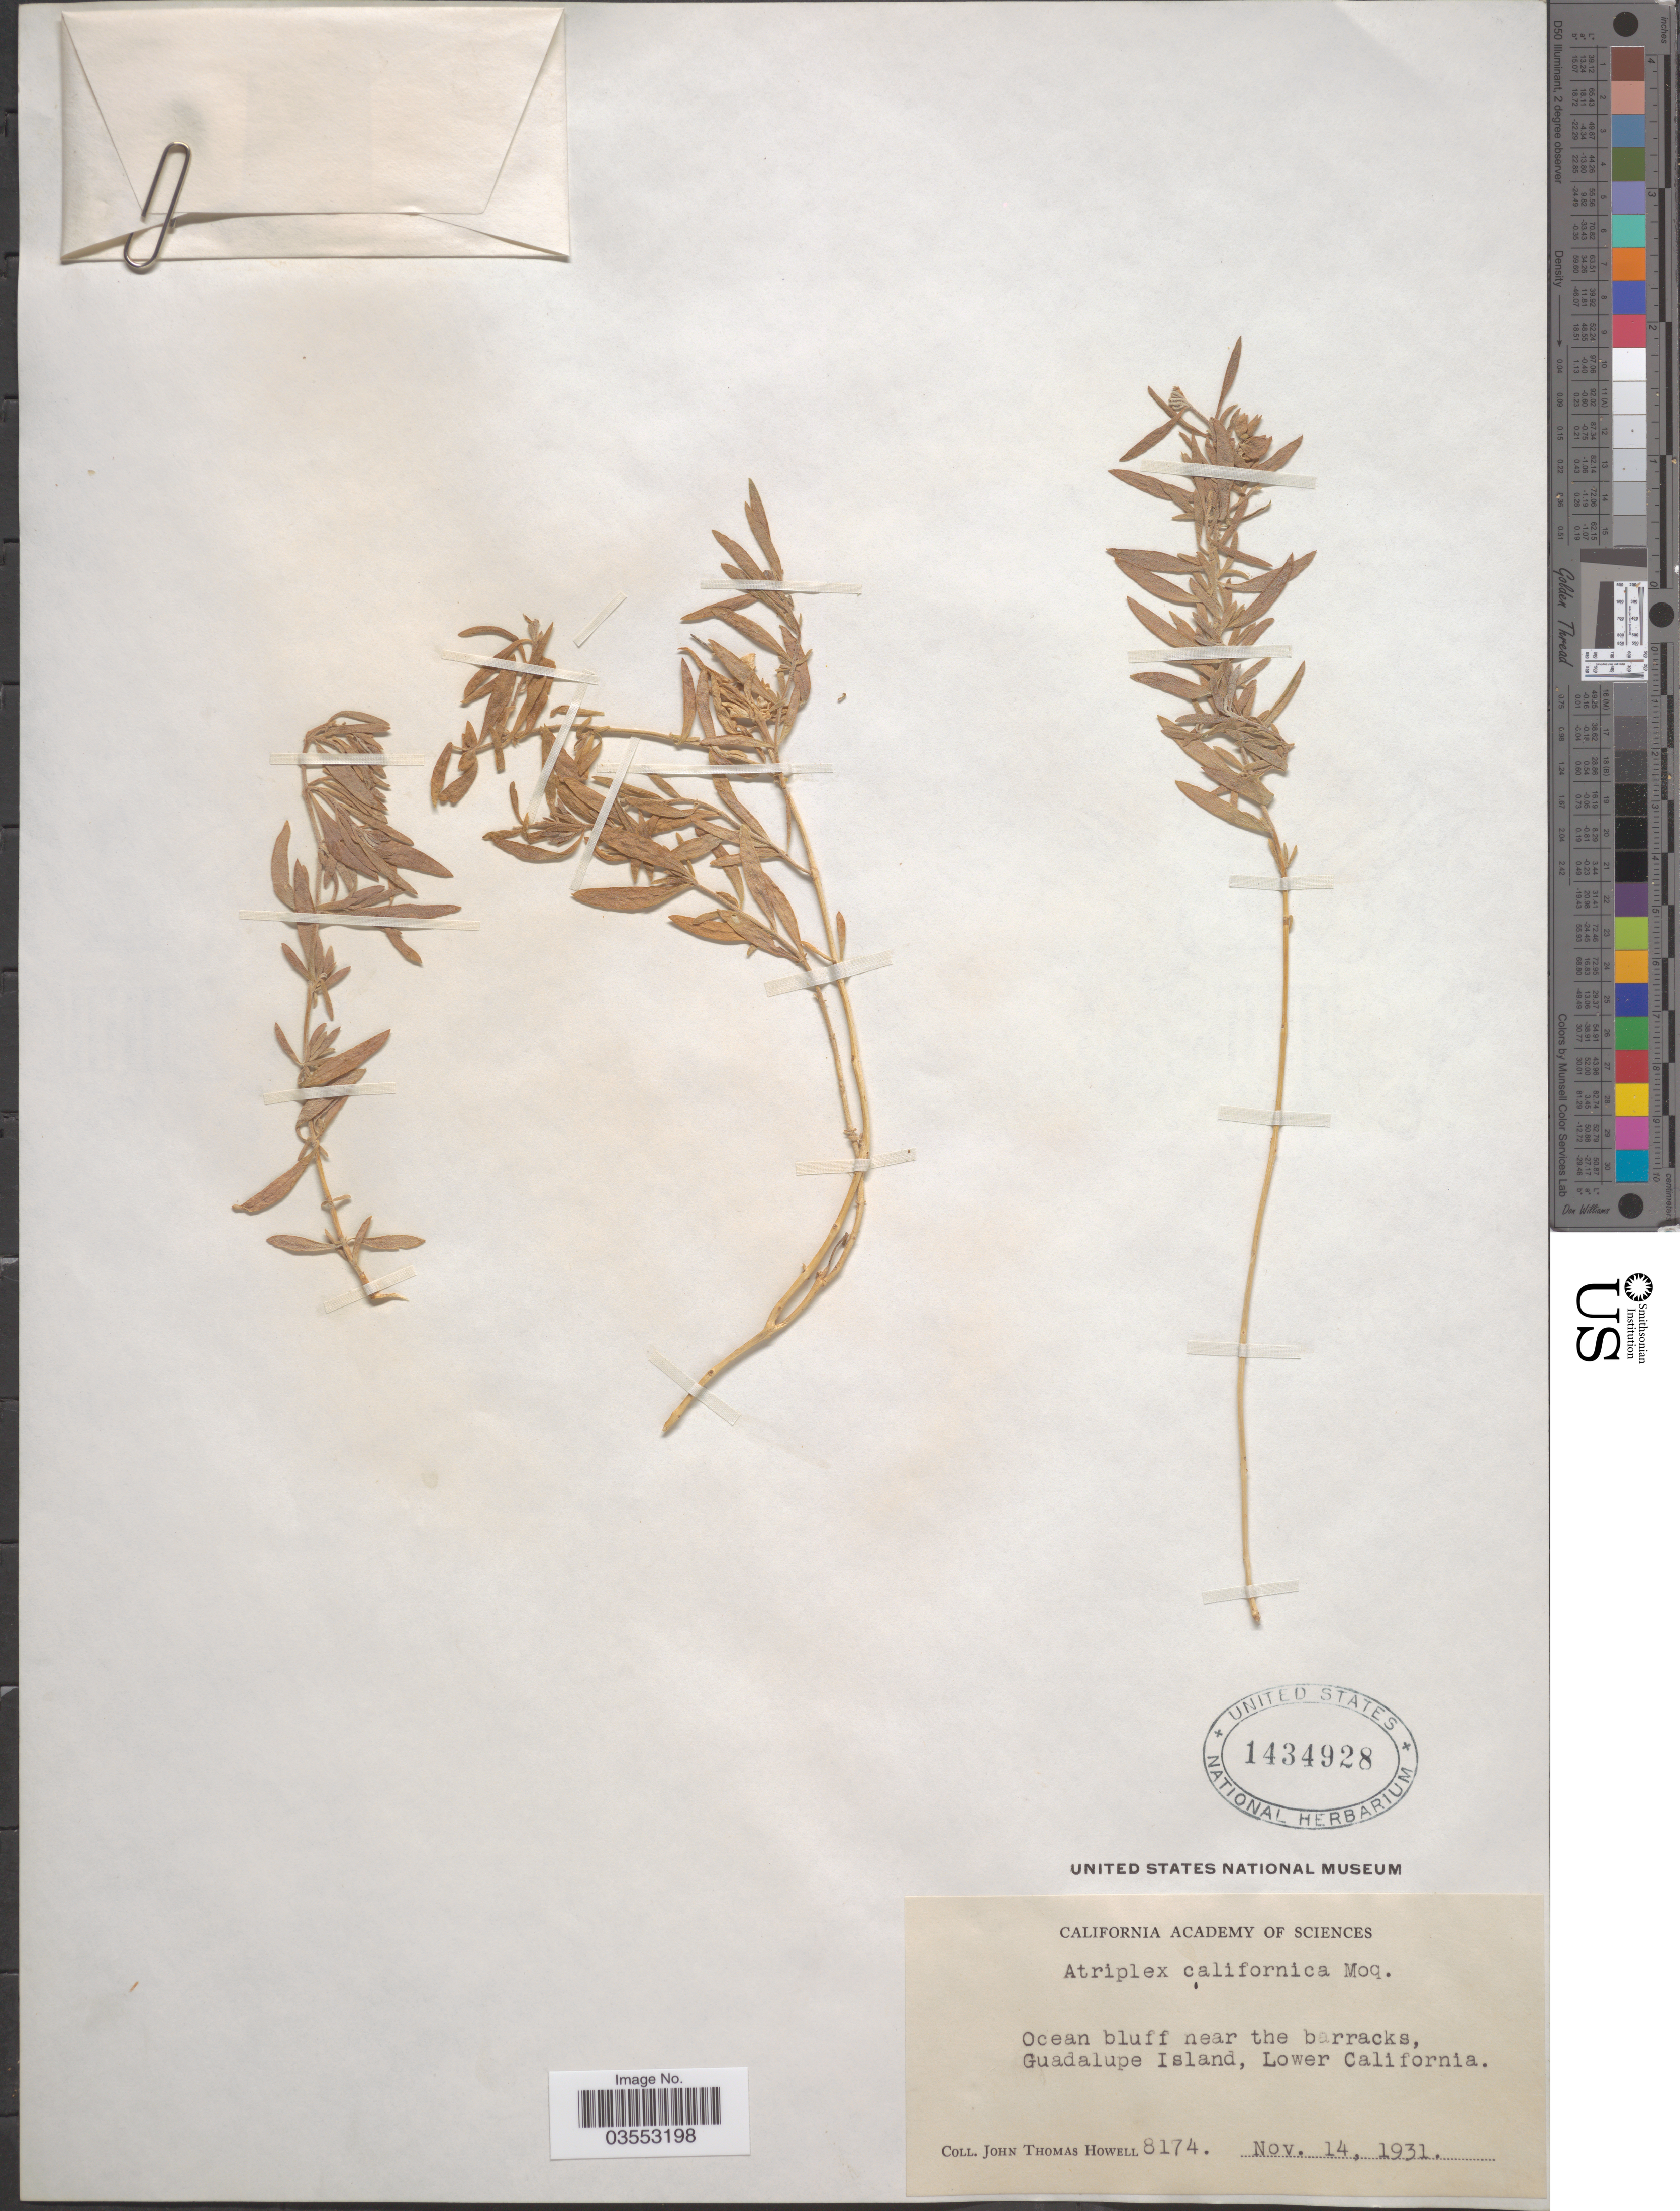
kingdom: Plantae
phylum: Tracheophyta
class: Magnoliopsida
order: Caryophyllales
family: Amaranthaceae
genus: Extriplex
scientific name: Extriplex californica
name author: (Moq.) E.H. Zacharias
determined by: Strong, Mark T., (BOT), Smithsonian Institution - National Museum of Natural History (UNITED STATES)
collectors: J. T. Howell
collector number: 8174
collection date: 1931-11-14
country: Mexico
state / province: Baja California Norte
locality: Ocean bluff near the barracks, Guadalupe Islands, Lower California.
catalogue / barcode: US 1434928